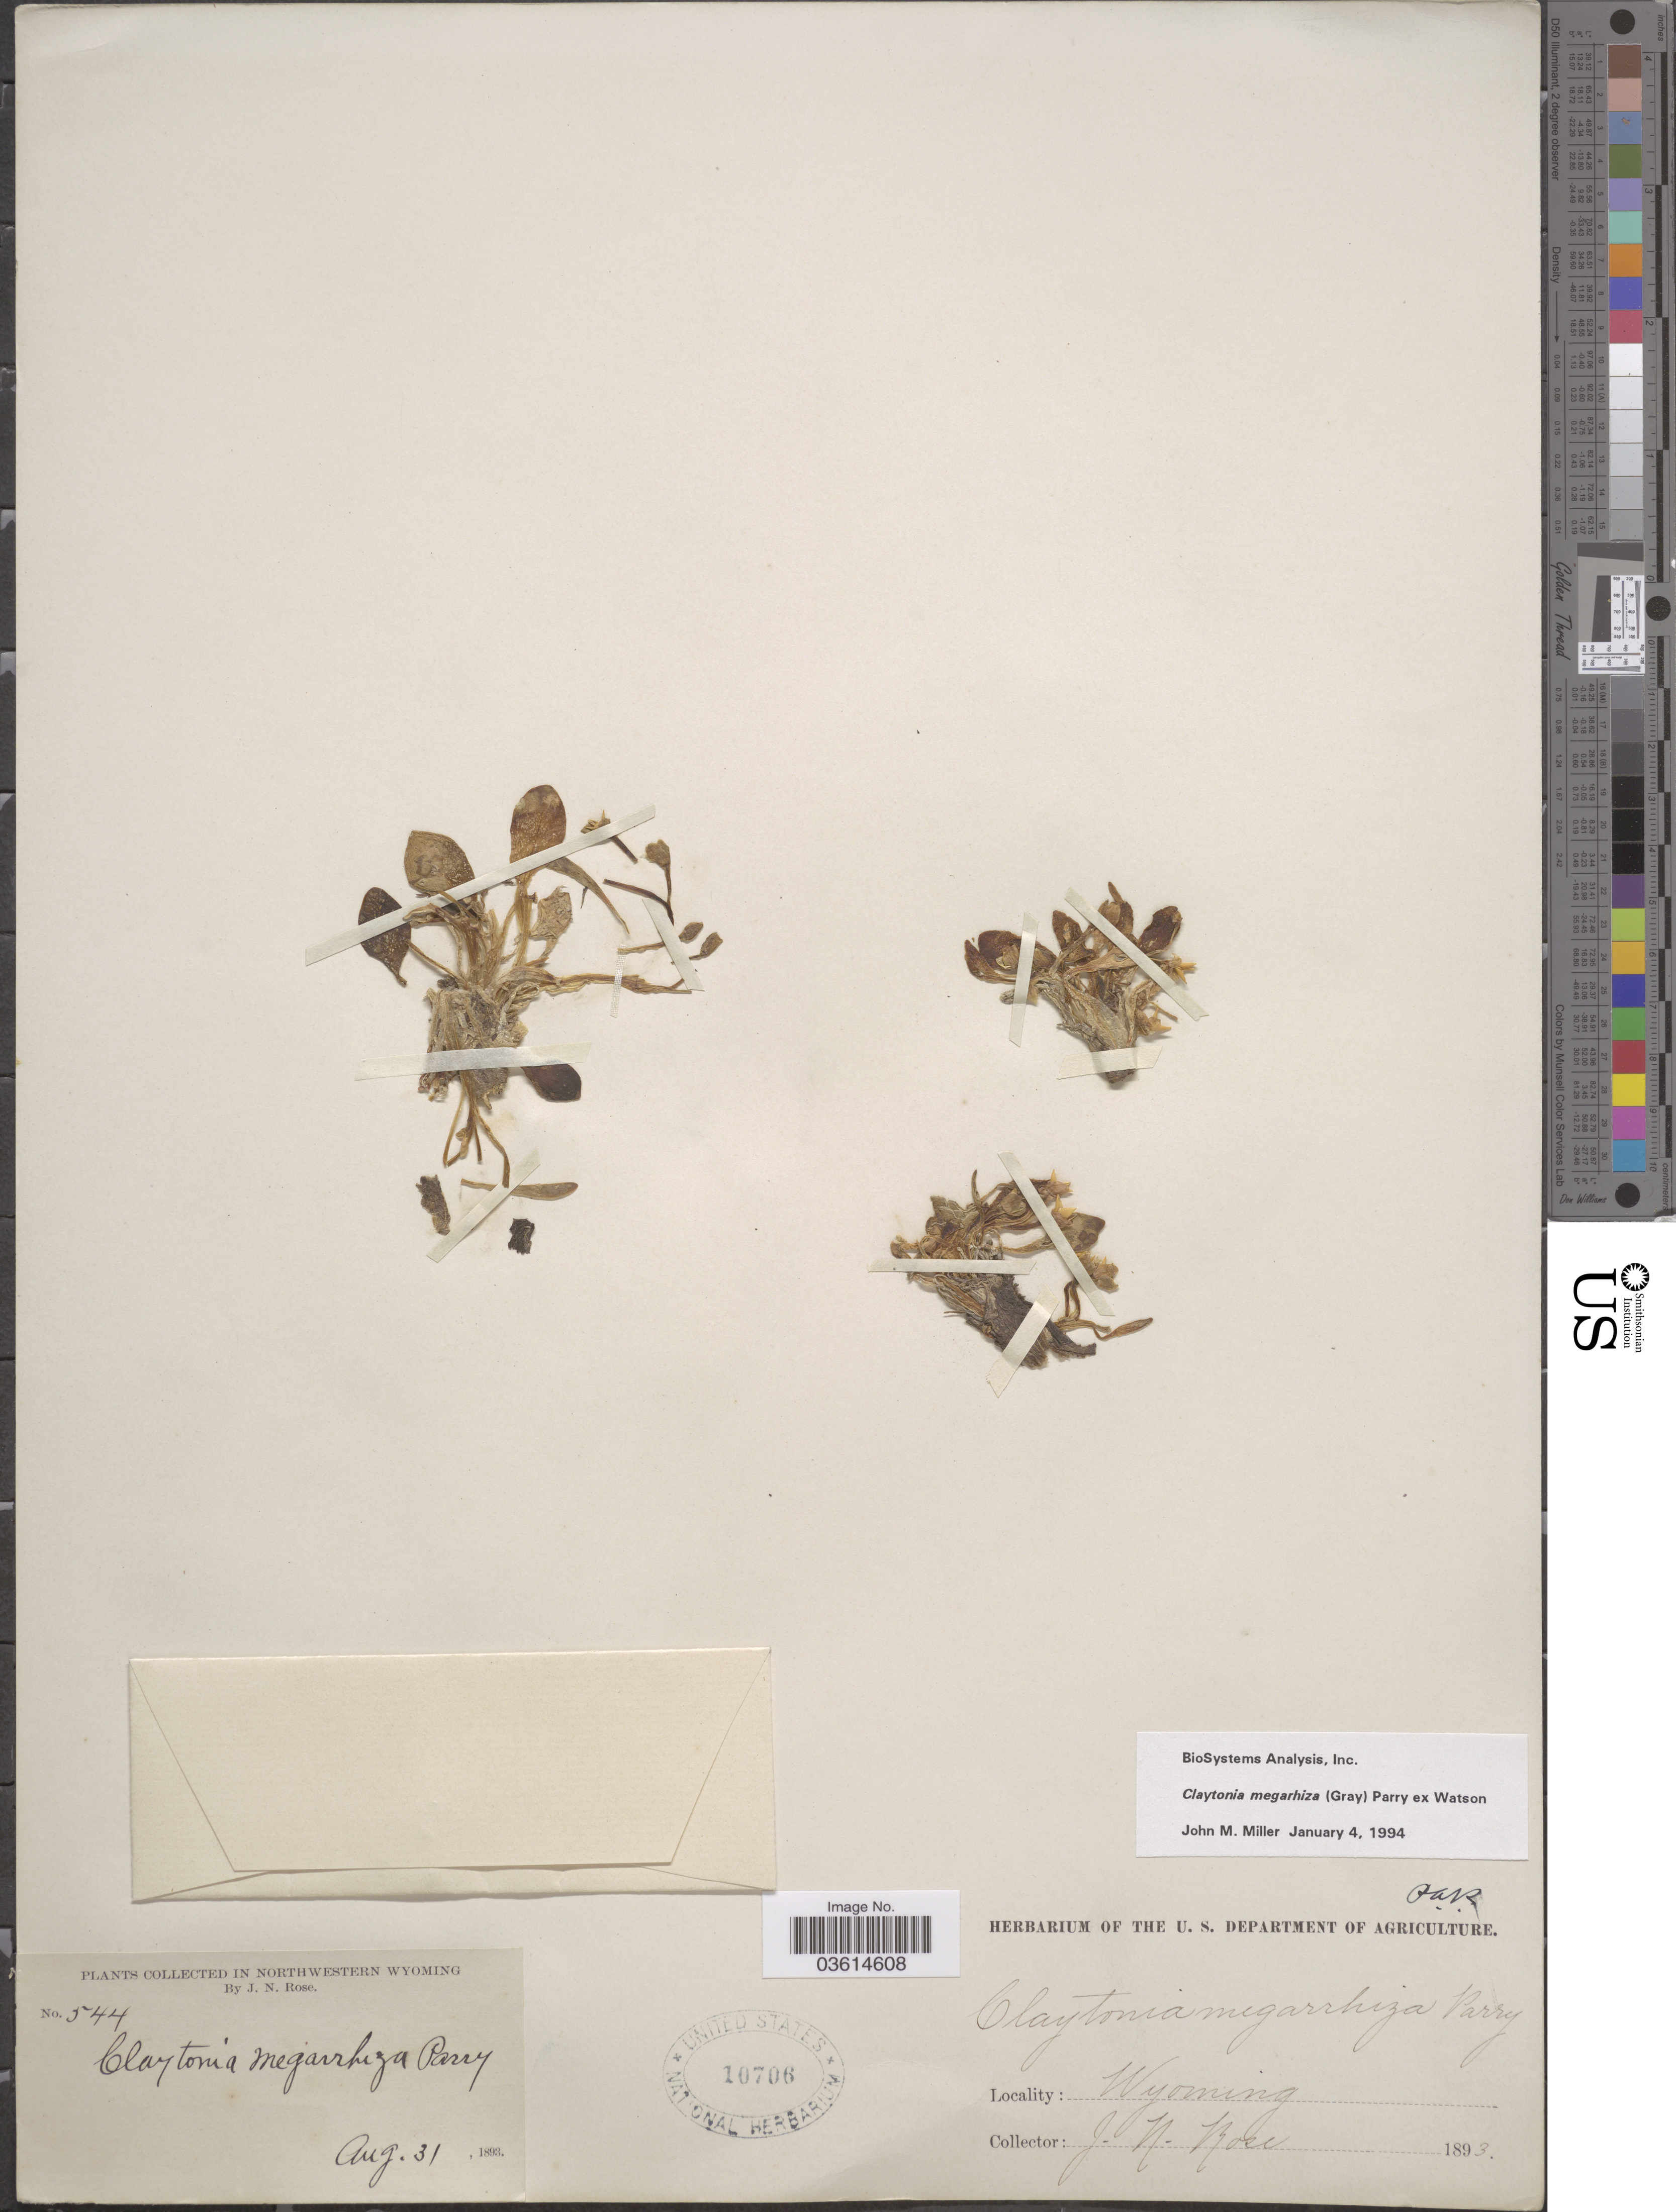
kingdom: Plantae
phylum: Tracheophyta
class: Magnoliopsida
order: Caryophyllales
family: Montiaceae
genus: Claytonia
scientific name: Claytonia megarhiza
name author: (A. Gray) Parry ex S. Watson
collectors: J. N. Rose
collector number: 544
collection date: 1893-08-31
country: United States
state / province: Wyoming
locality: Northwestern Wyoming.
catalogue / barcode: US 10706